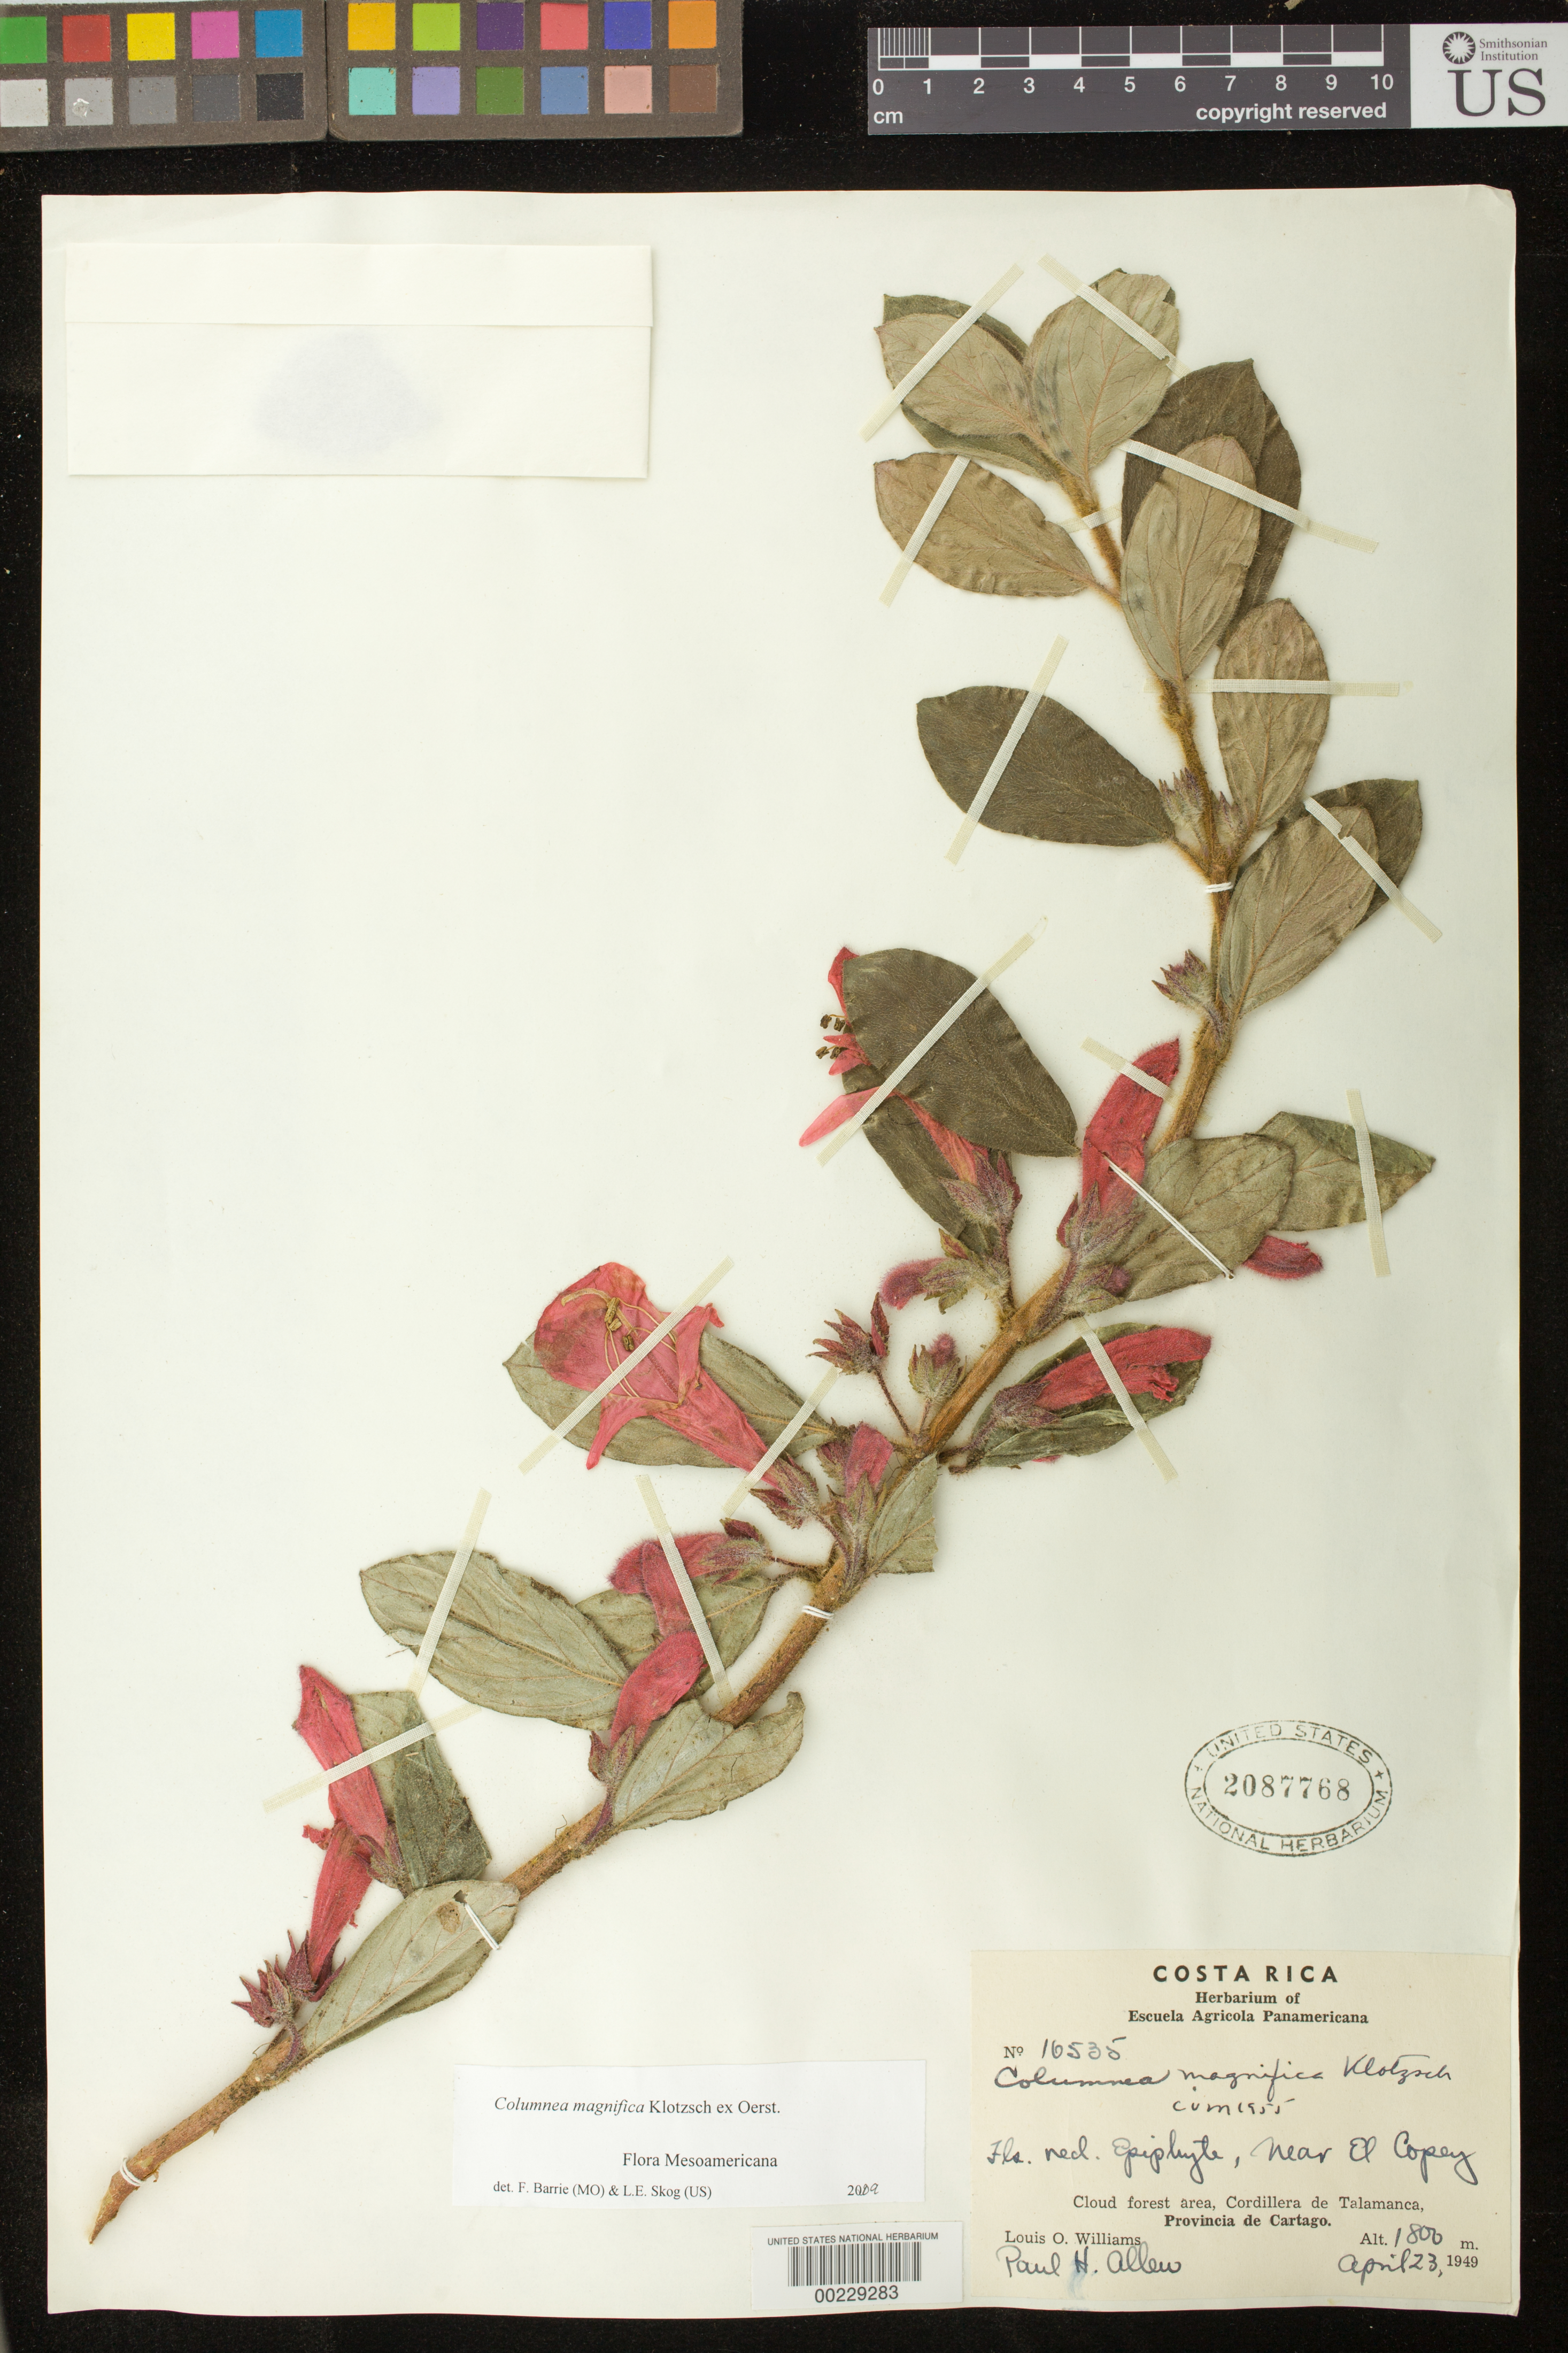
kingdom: Plantae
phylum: Tracheophyta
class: Magnoliopsida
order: Lamiales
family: Gesneriaceae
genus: Columnea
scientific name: Columnea magnifica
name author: Klotzsch ex Oerst.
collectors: L. O. Williams & P. H. Allen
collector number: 16535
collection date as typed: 23 Apr 1949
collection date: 1949-04-23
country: Costa Rica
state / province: Cartago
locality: Cordillera de Talamanca, near El Copey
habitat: Cloud forest area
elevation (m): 1800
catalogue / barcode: US 2087768